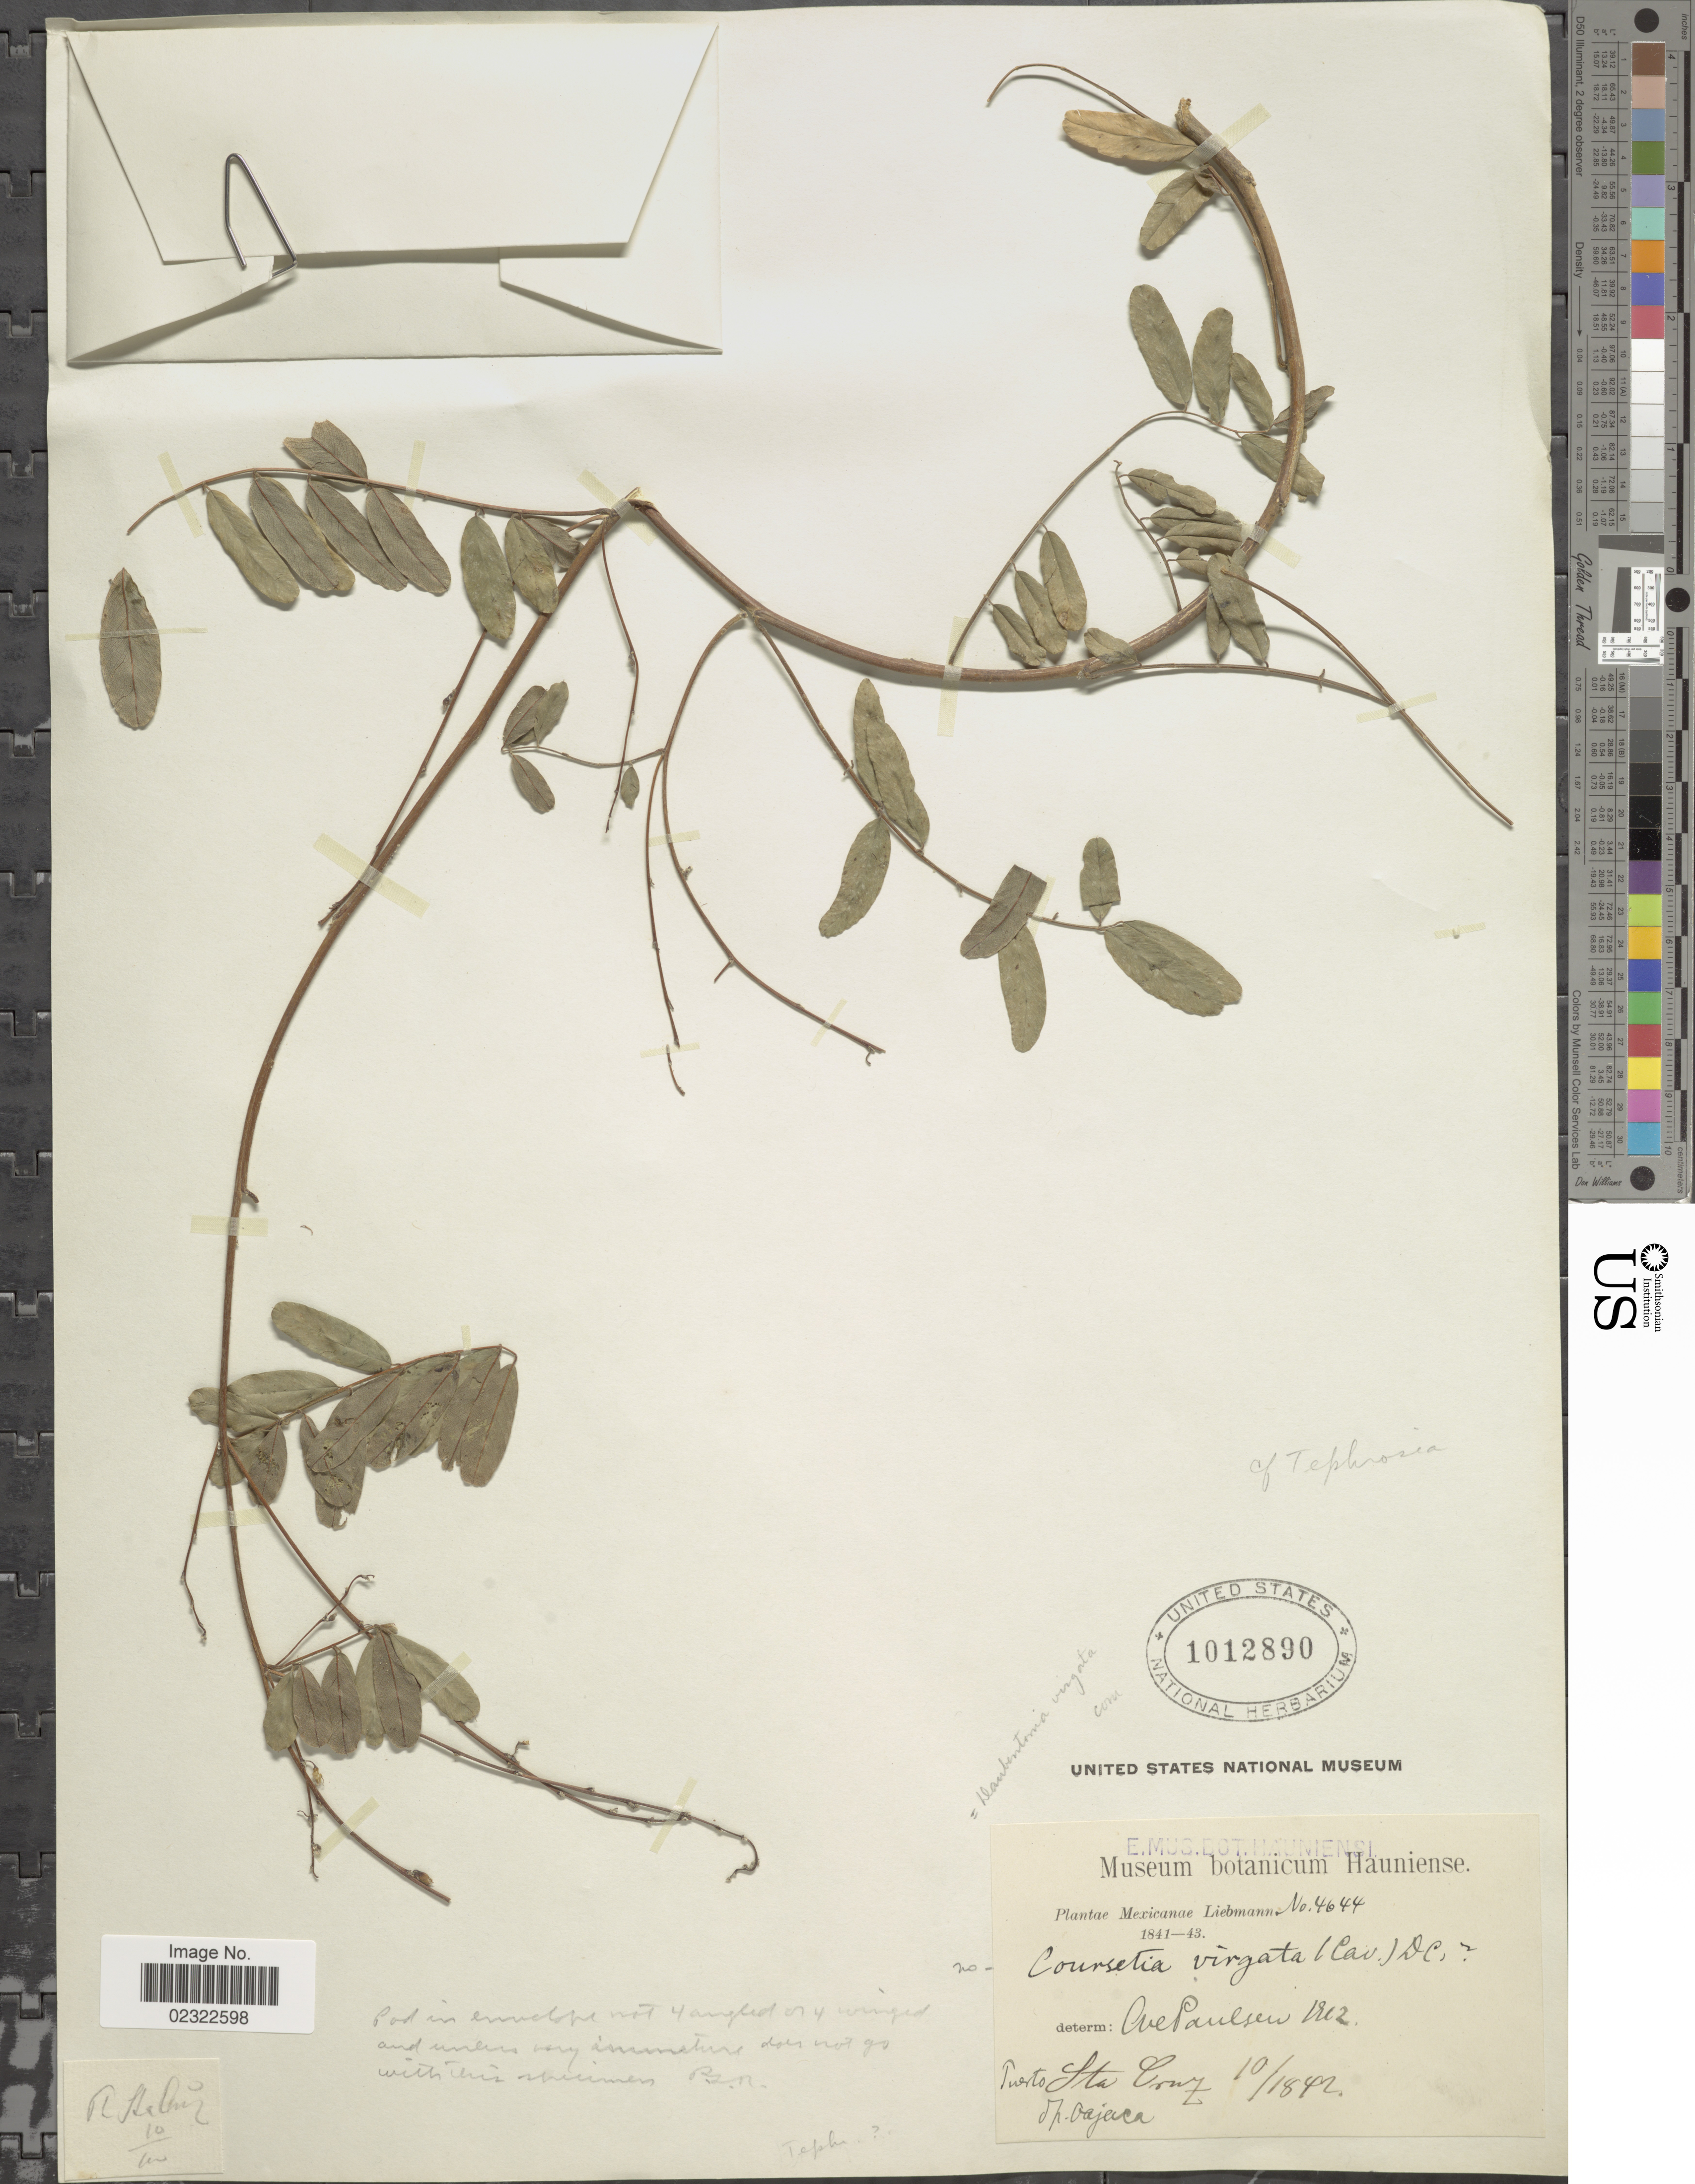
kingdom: Plantae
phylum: Tracheophyta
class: Magnoliopsida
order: Fabales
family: Fabaceae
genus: Tephrosia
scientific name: Tephrosia sp.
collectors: Liebmann, --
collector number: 4644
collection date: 1842-10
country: Mexico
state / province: Oaxaca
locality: Puerto Sta Cruz. dp. Oajaca.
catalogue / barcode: US 1012890